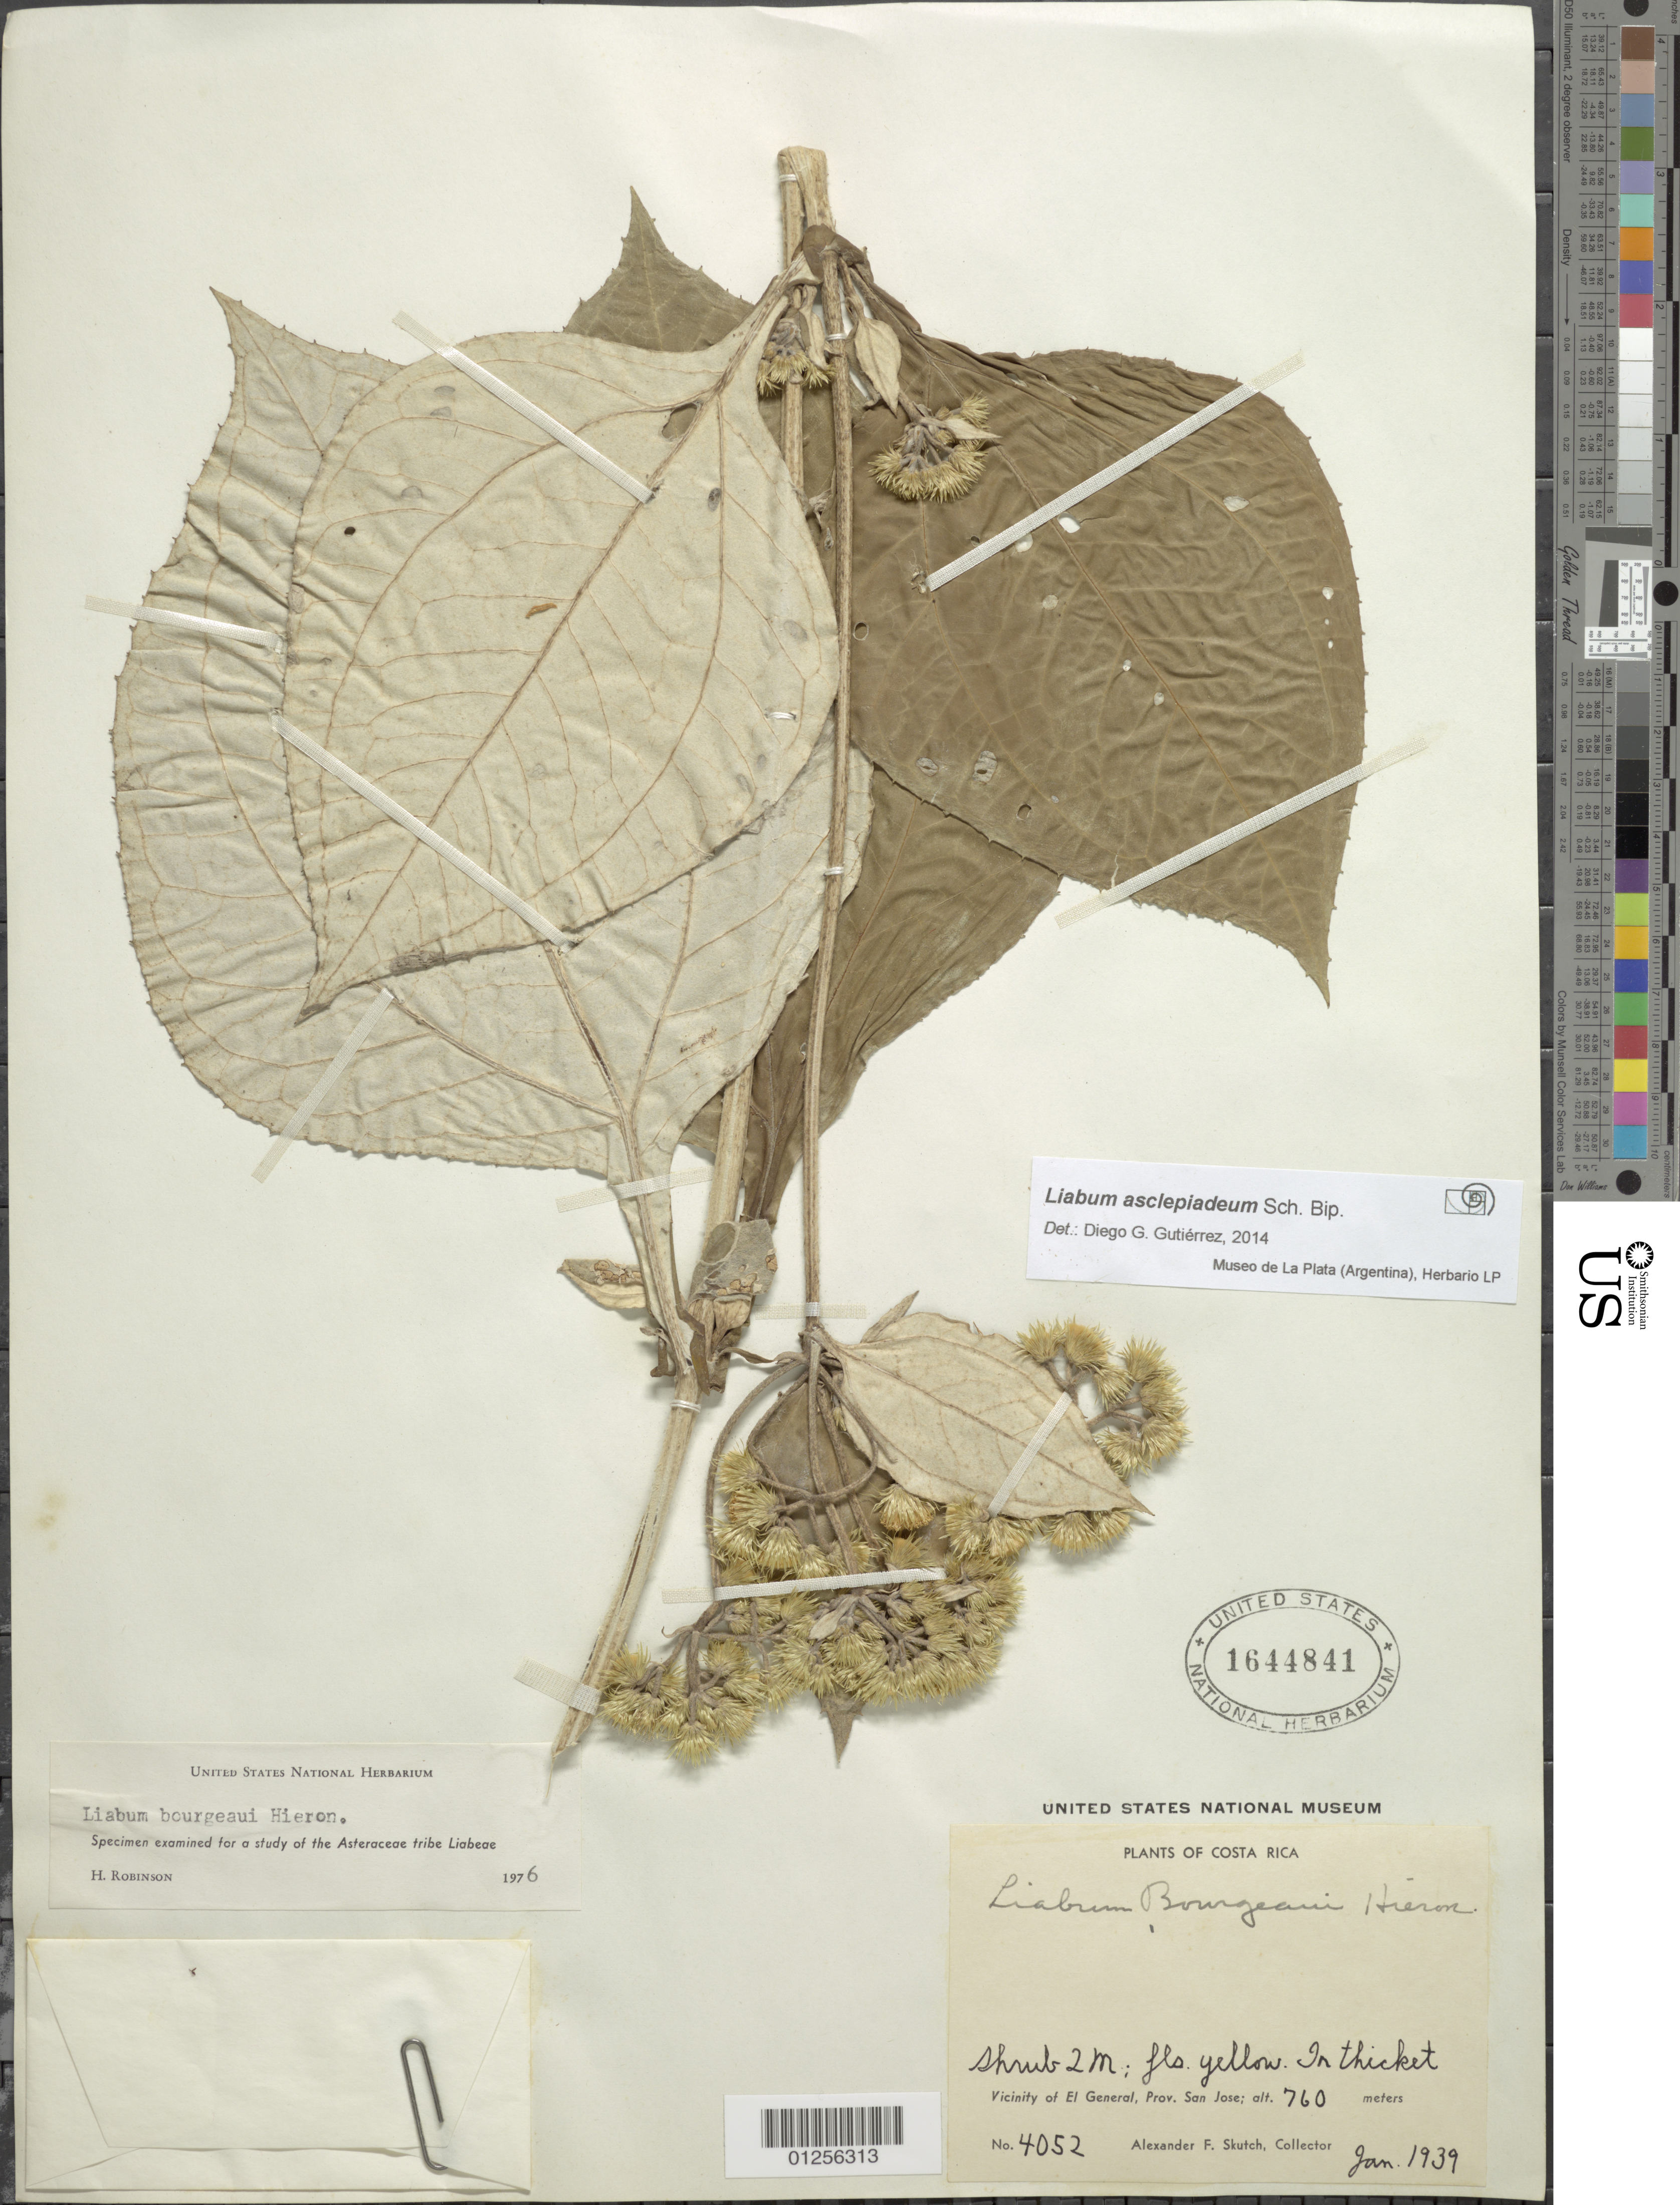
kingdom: Plantae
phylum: Tracheophyta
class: Magnoliopsida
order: Asterales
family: Asteraceae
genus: Liabum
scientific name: Liabum asclepiadeum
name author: Sch. Bip.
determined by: Gutierrez, D. G.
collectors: A. F. Skutch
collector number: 4052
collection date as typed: January 1939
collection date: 1939-01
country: Costa Rica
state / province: San Jose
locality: El General, vicinity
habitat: Thicket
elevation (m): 760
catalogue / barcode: US 1644841